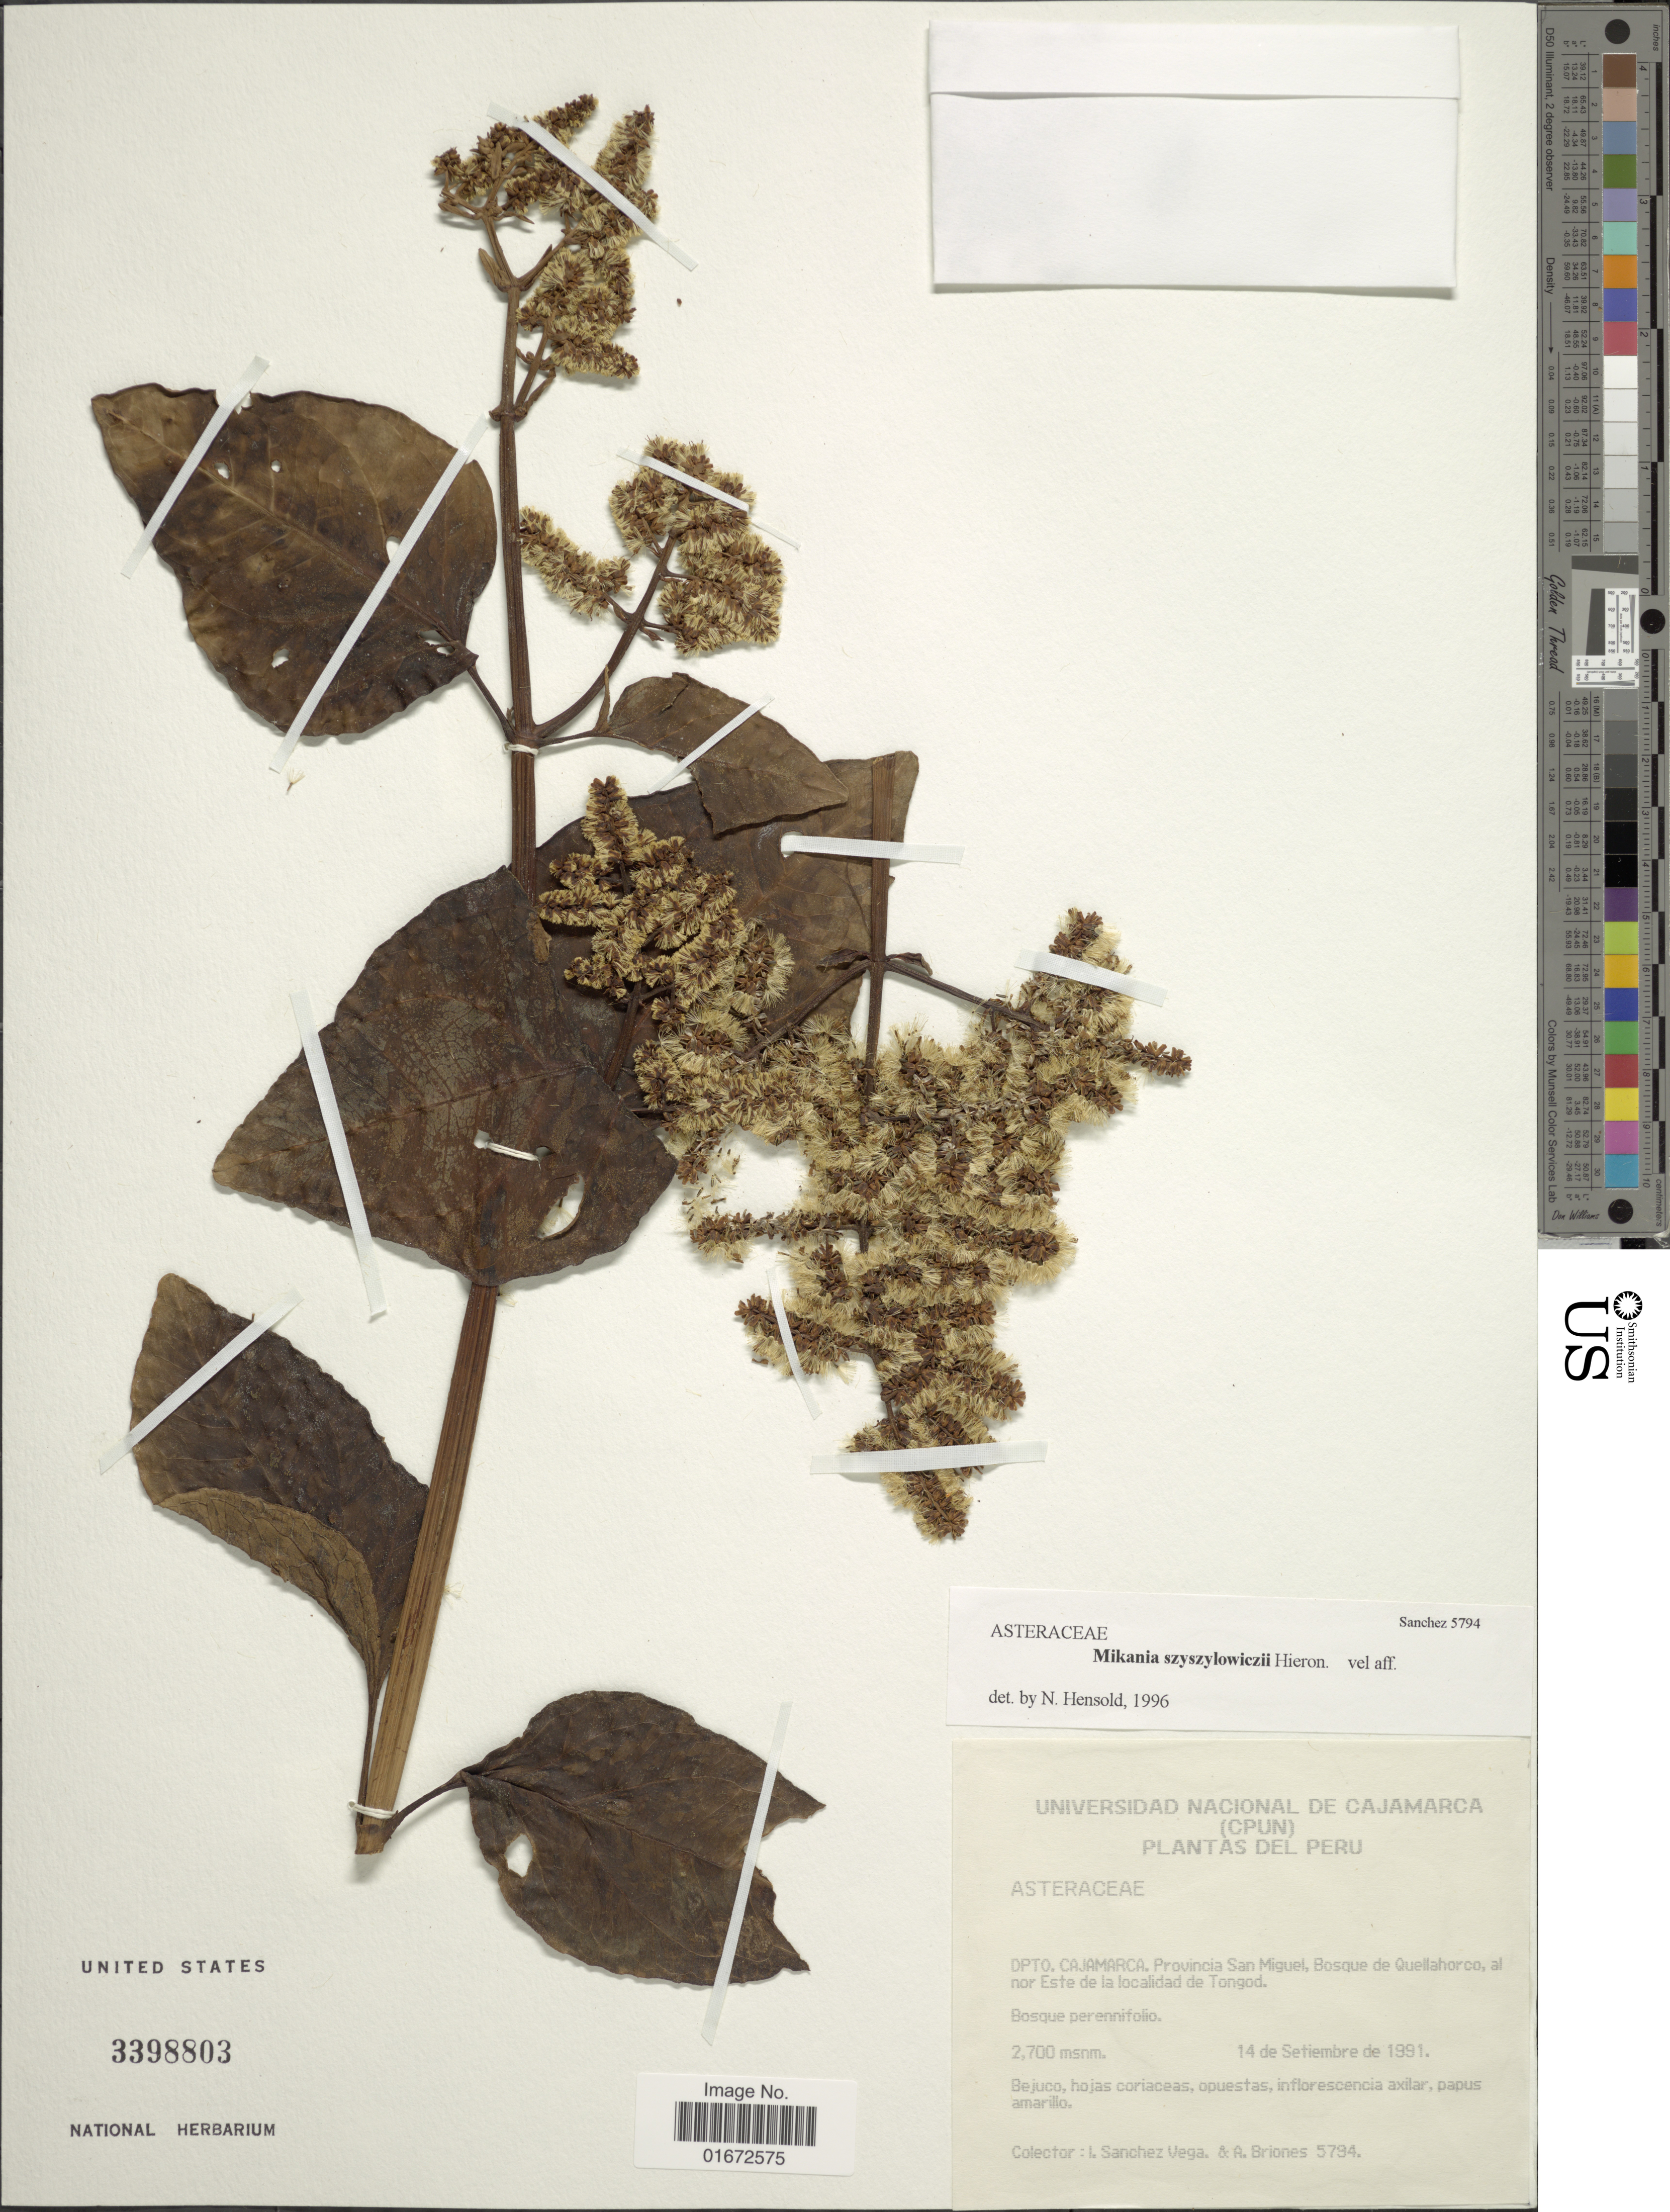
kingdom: Plantae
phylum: Tracheophyta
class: Magnoliopsida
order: Asterales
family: Asteraceae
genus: Mikania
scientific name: Mikania szyszylowiczii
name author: Hieron.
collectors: I. Sánchez Vega & A. Briones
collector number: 5794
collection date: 1991-09-14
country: Peru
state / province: Cajamarca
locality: Dpto. Cajamarca. Provincia San Miguel, Bosque de Quellahorco, al nor Este de la localidad de Tongod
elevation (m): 2700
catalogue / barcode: US 3398803